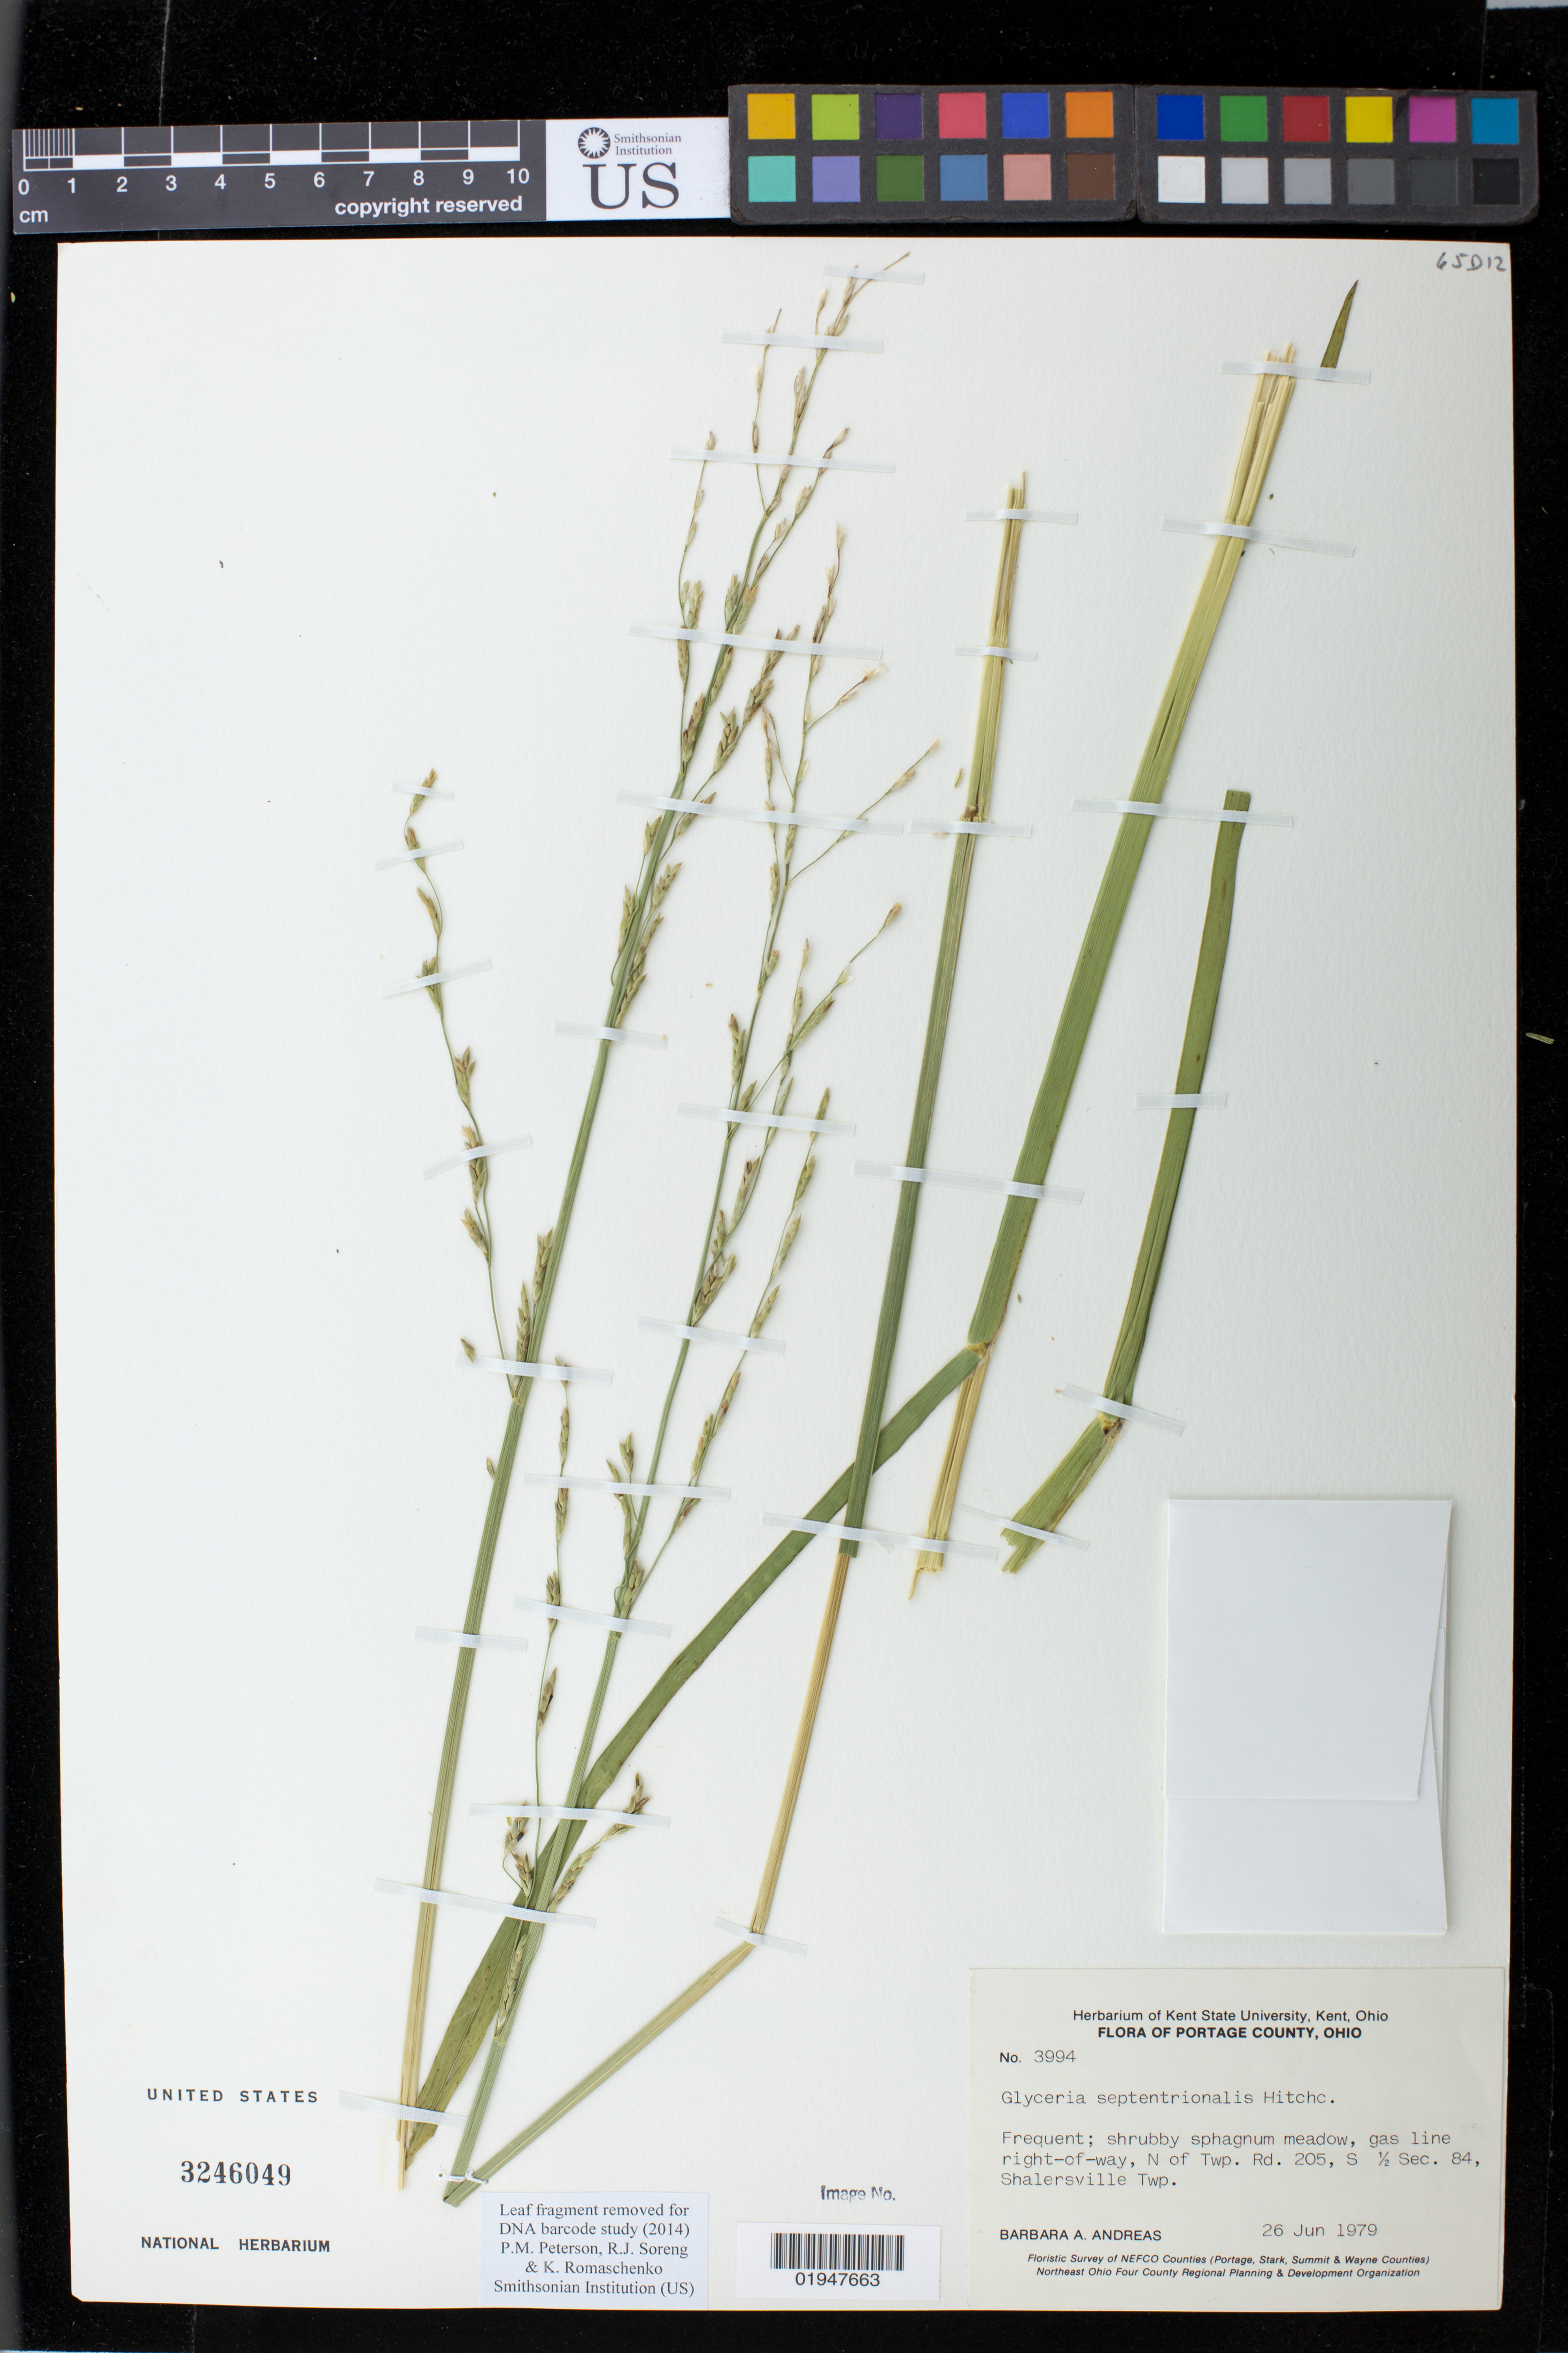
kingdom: Plantae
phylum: Tracheophyta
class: Liliopsida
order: Poales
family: Poaceae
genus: Glyceria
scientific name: Glyceria septentrionalis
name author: Hitchc.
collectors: B. A. Andreas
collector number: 3994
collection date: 1979-06-26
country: United States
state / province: Ohio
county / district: Portage County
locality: gas line right-of-way, N of Twp. Rd. 205, S 1/2 Sec. 84, Shalersville Twp.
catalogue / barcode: US 3246049